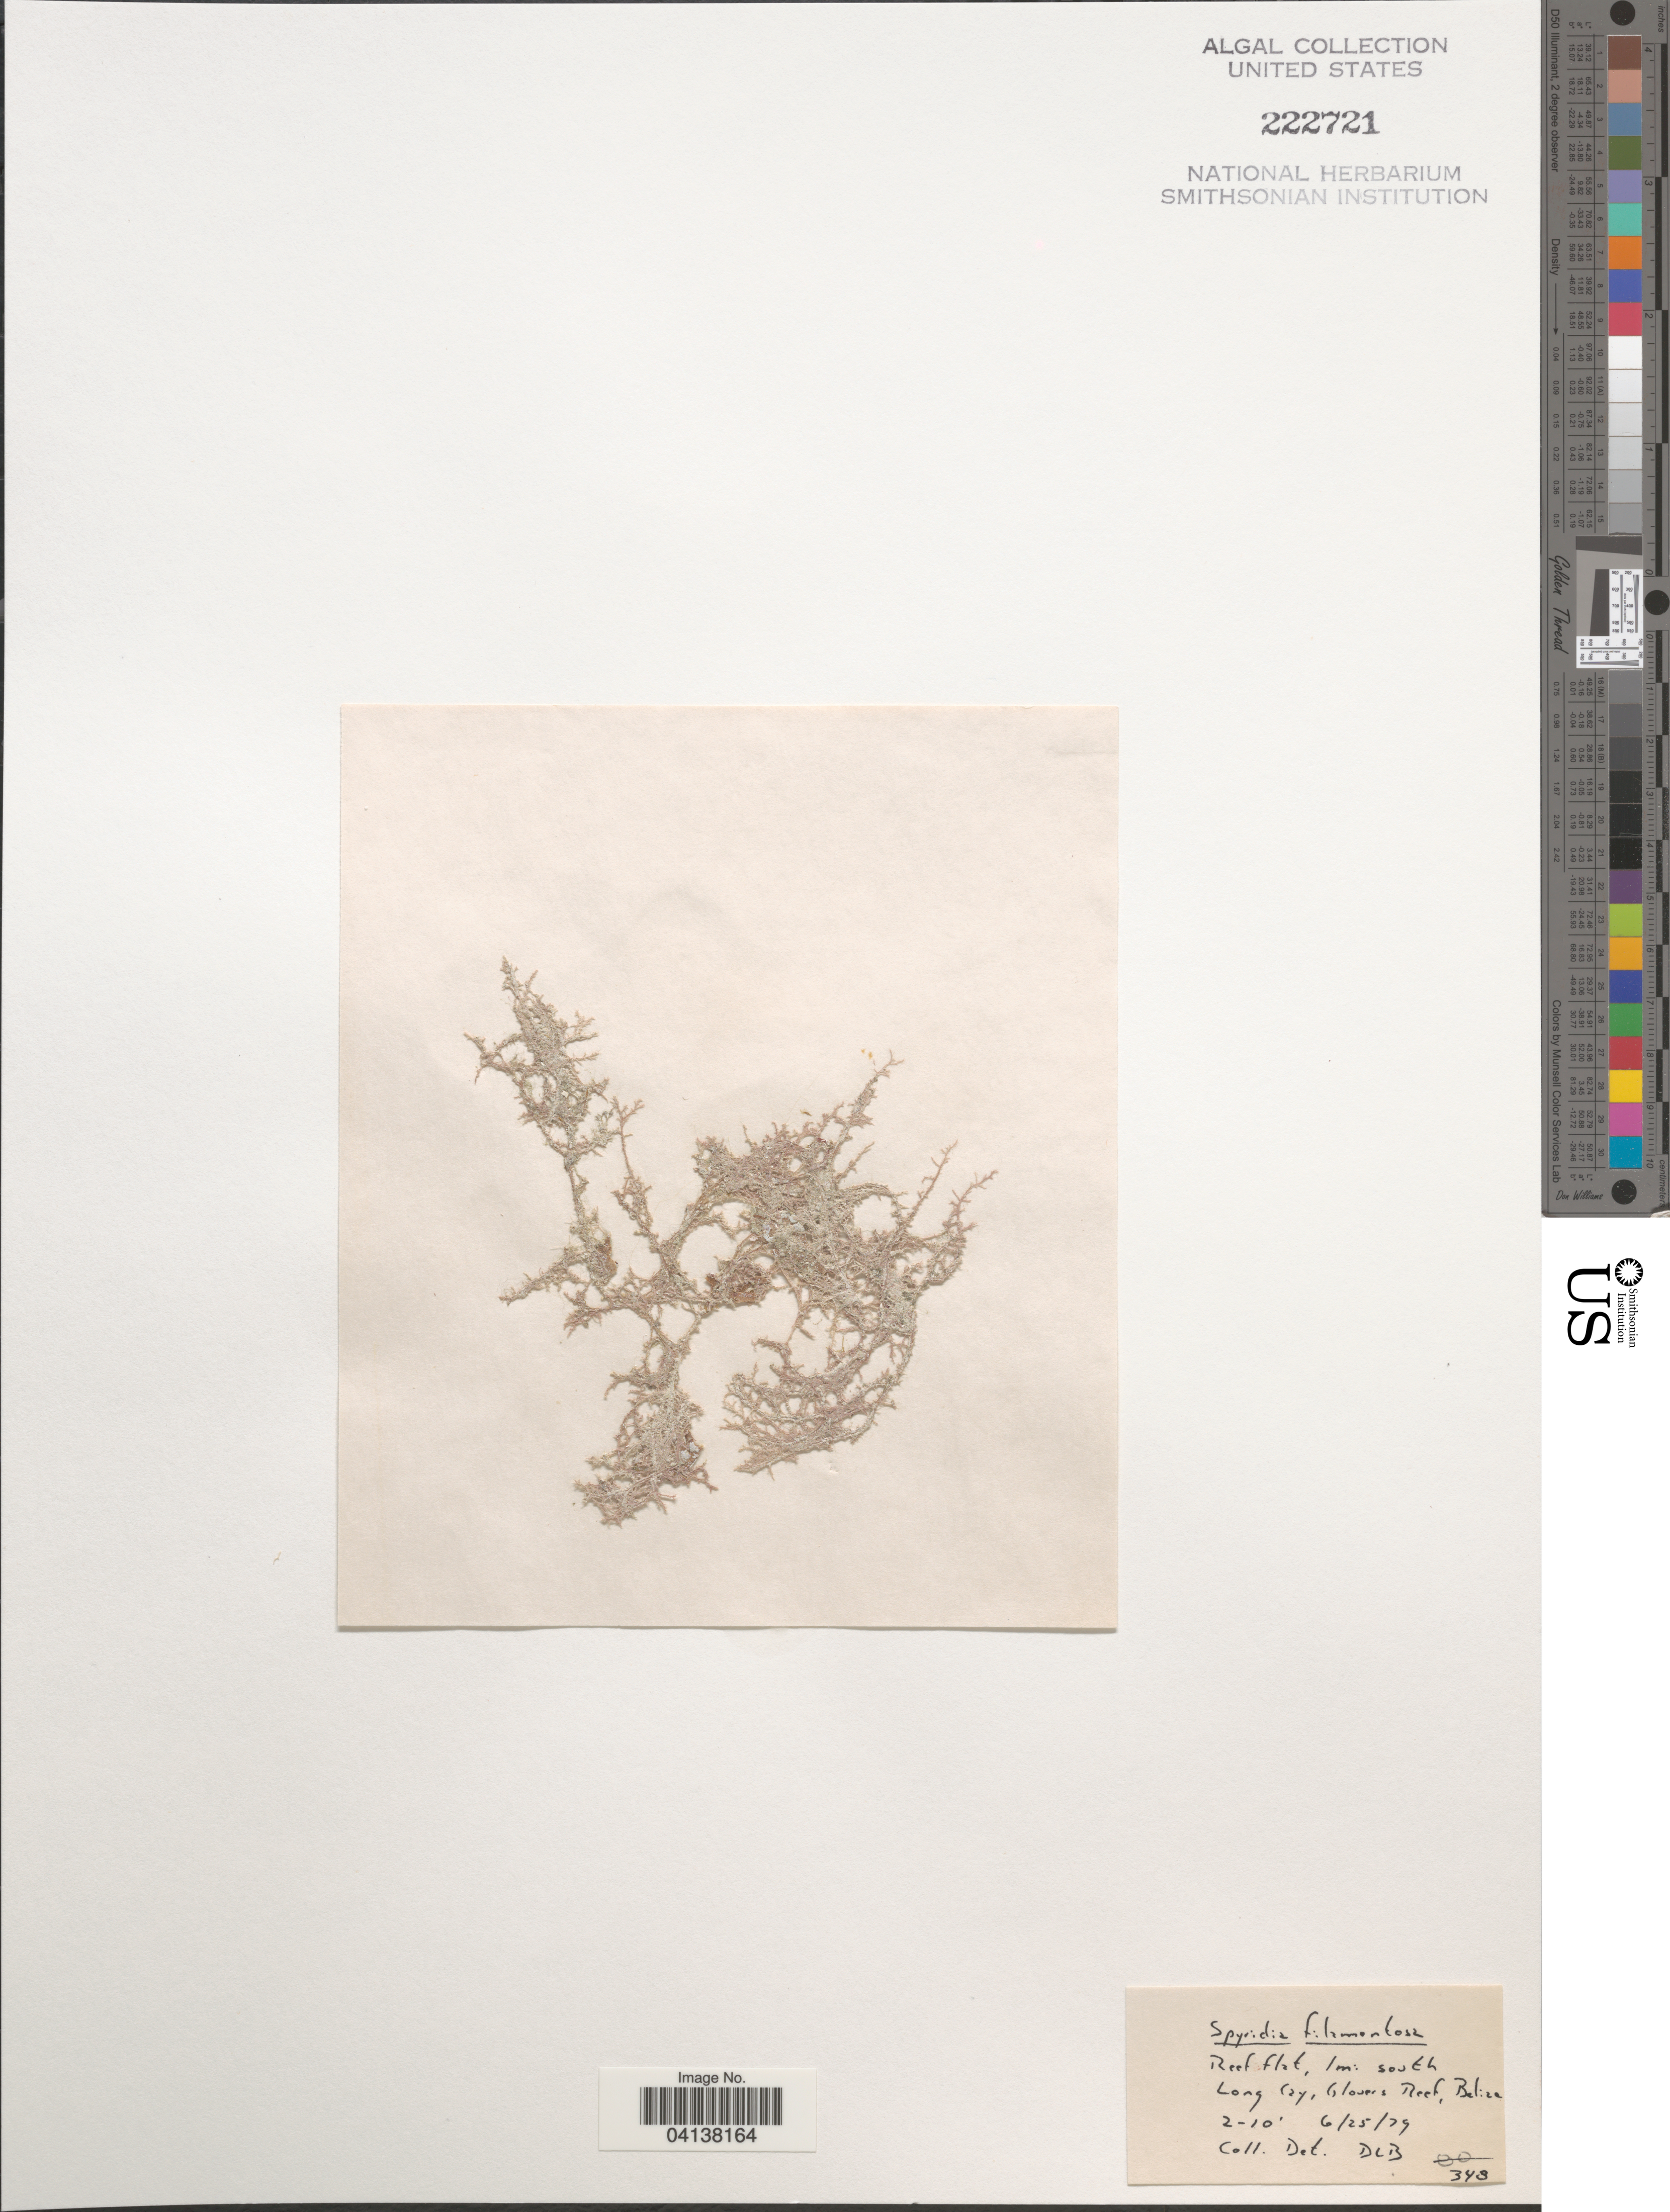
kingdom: Plantae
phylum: Rhodophyta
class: Florideophyceae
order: Ceramiales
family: Spyridiaceae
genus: Spyridia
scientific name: Spyridia filamentosa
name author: (Wulfen) Harv.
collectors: D. L. B.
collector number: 348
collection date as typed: Transcribed d/m/y: 25/6/79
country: Belize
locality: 1 mi south Long Cay, Glovers Reef.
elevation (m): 1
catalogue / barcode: US 222721